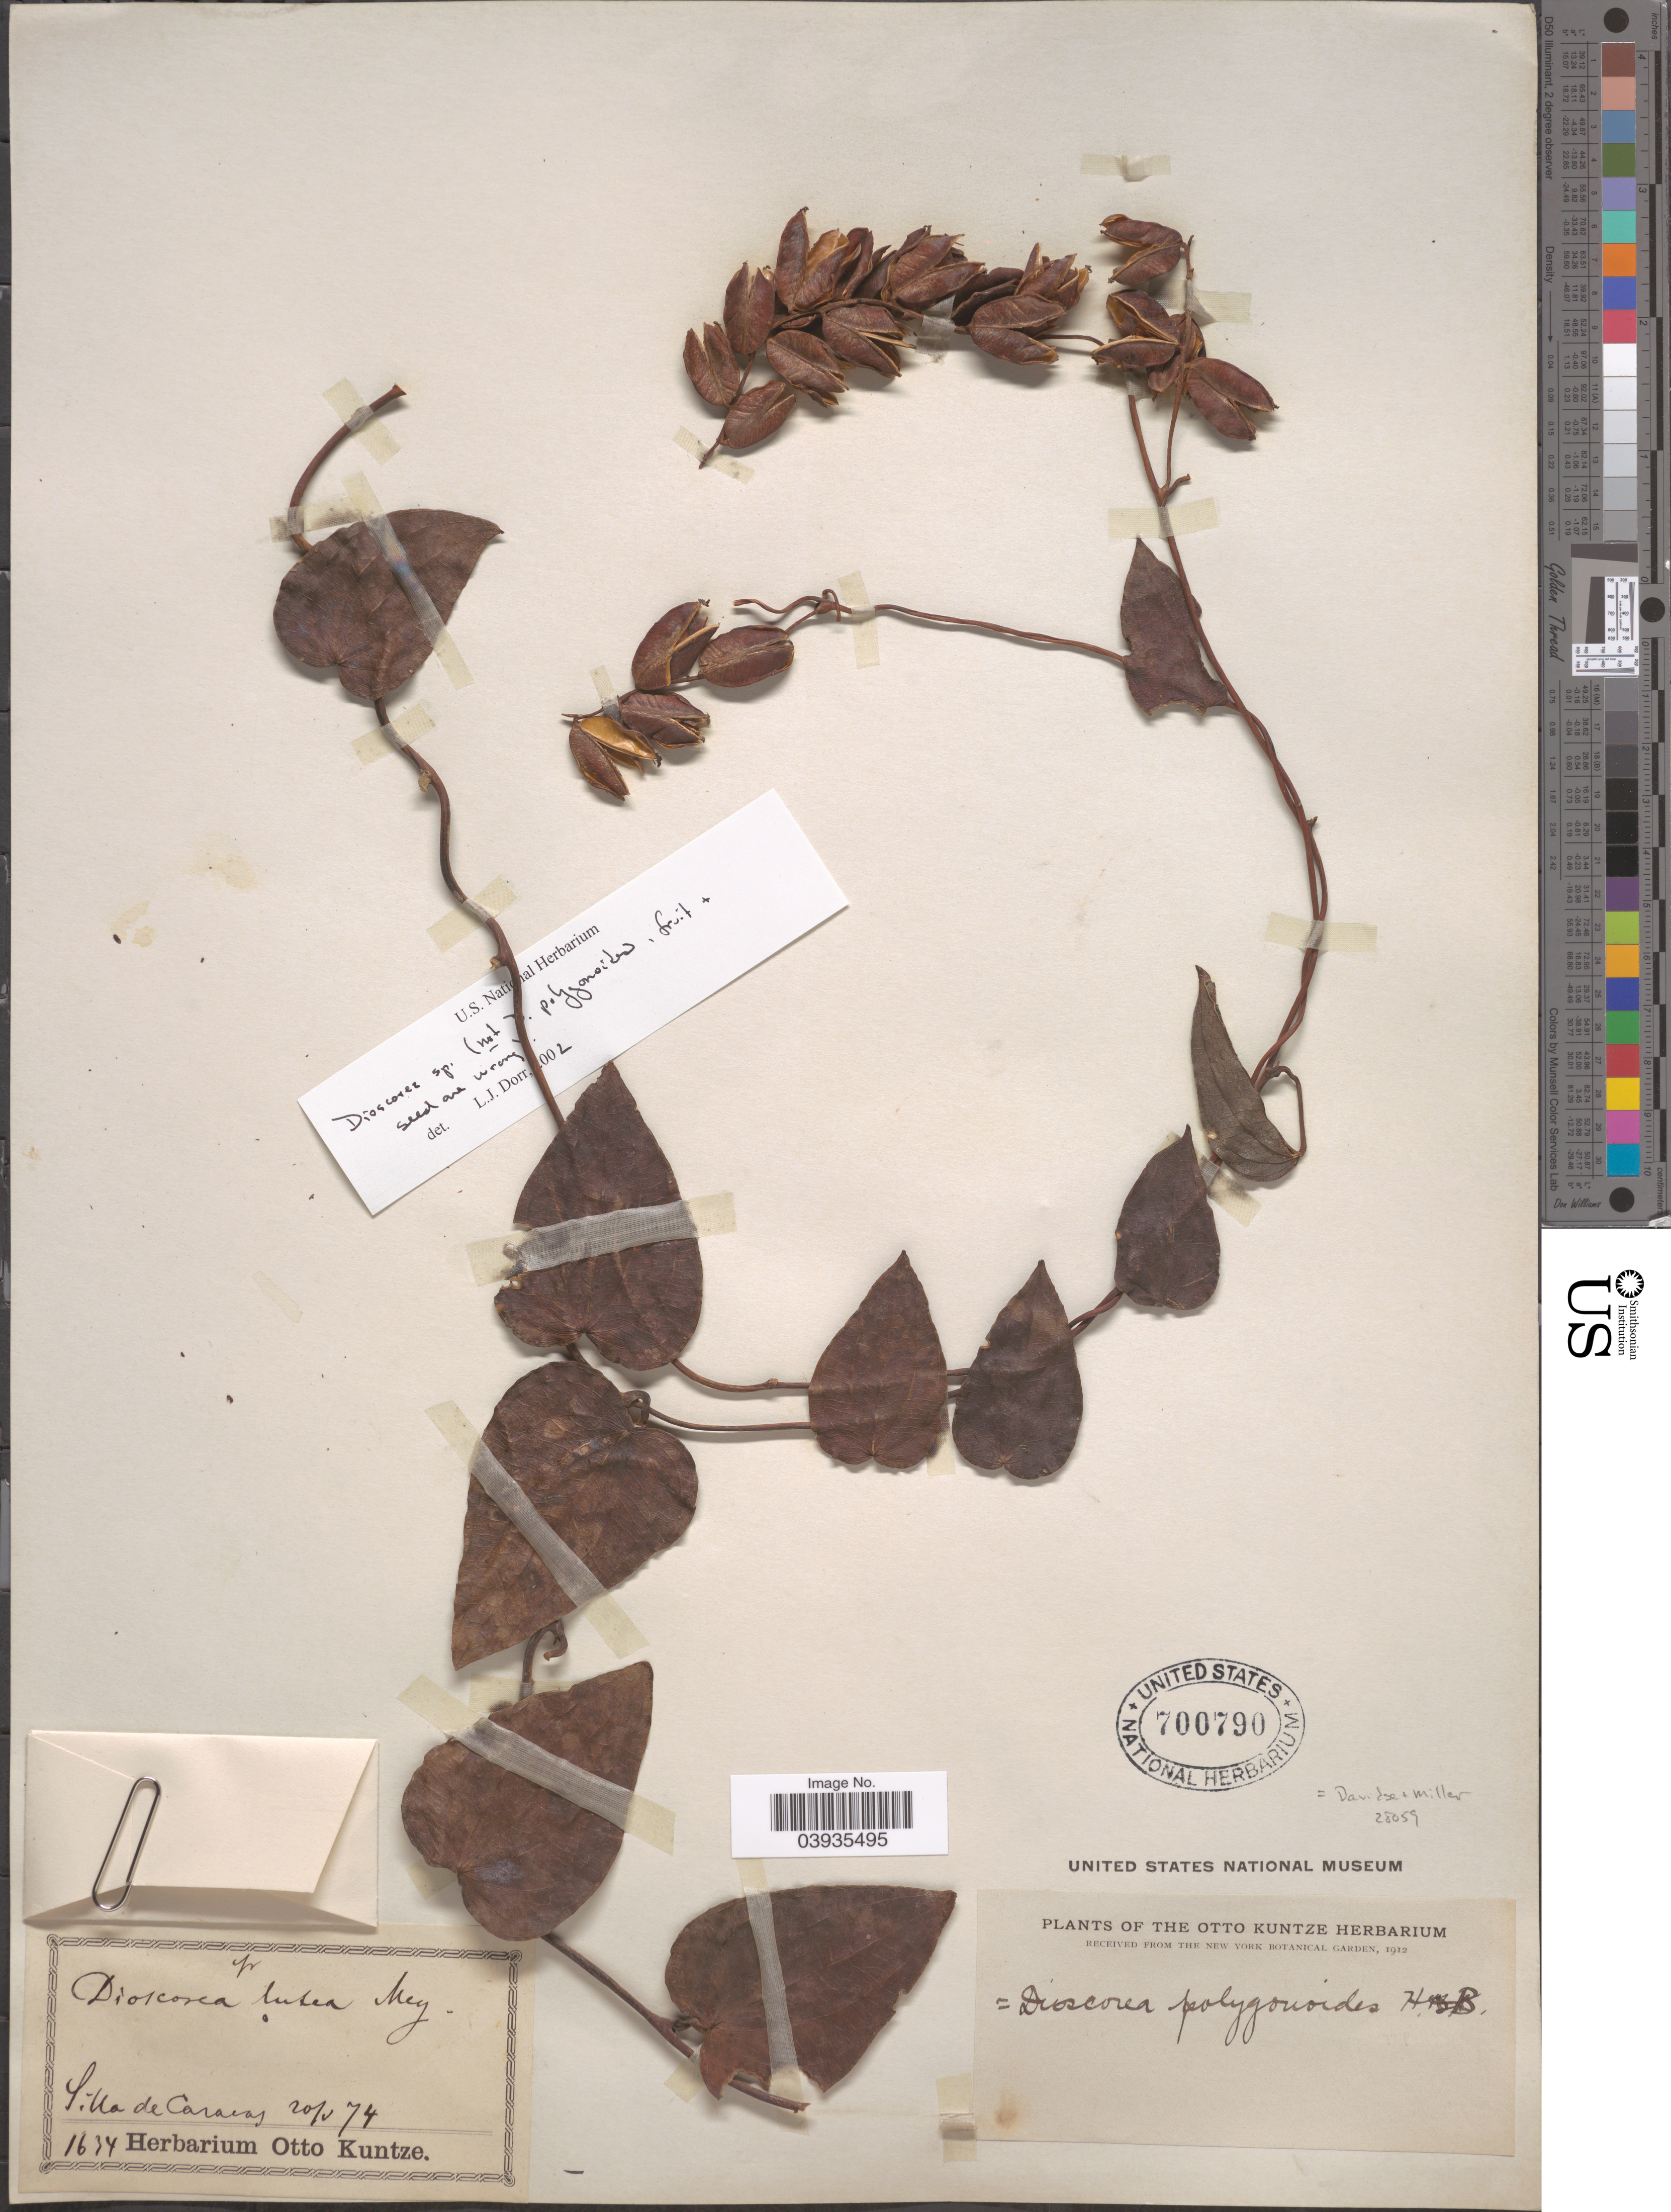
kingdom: Plantae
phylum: Tracheophyta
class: Liliopsida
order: Dioscoreales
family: Dioscoreaceae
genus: Dioscorea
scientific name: Dioscorea sp.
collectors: ex herb. Otto Kuntze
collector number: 1634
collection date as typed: Transcribed d/m/y: 20/5/74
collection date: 1874-05-20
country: Venezuela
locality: Silla de Caracas.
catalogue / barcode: US 700790